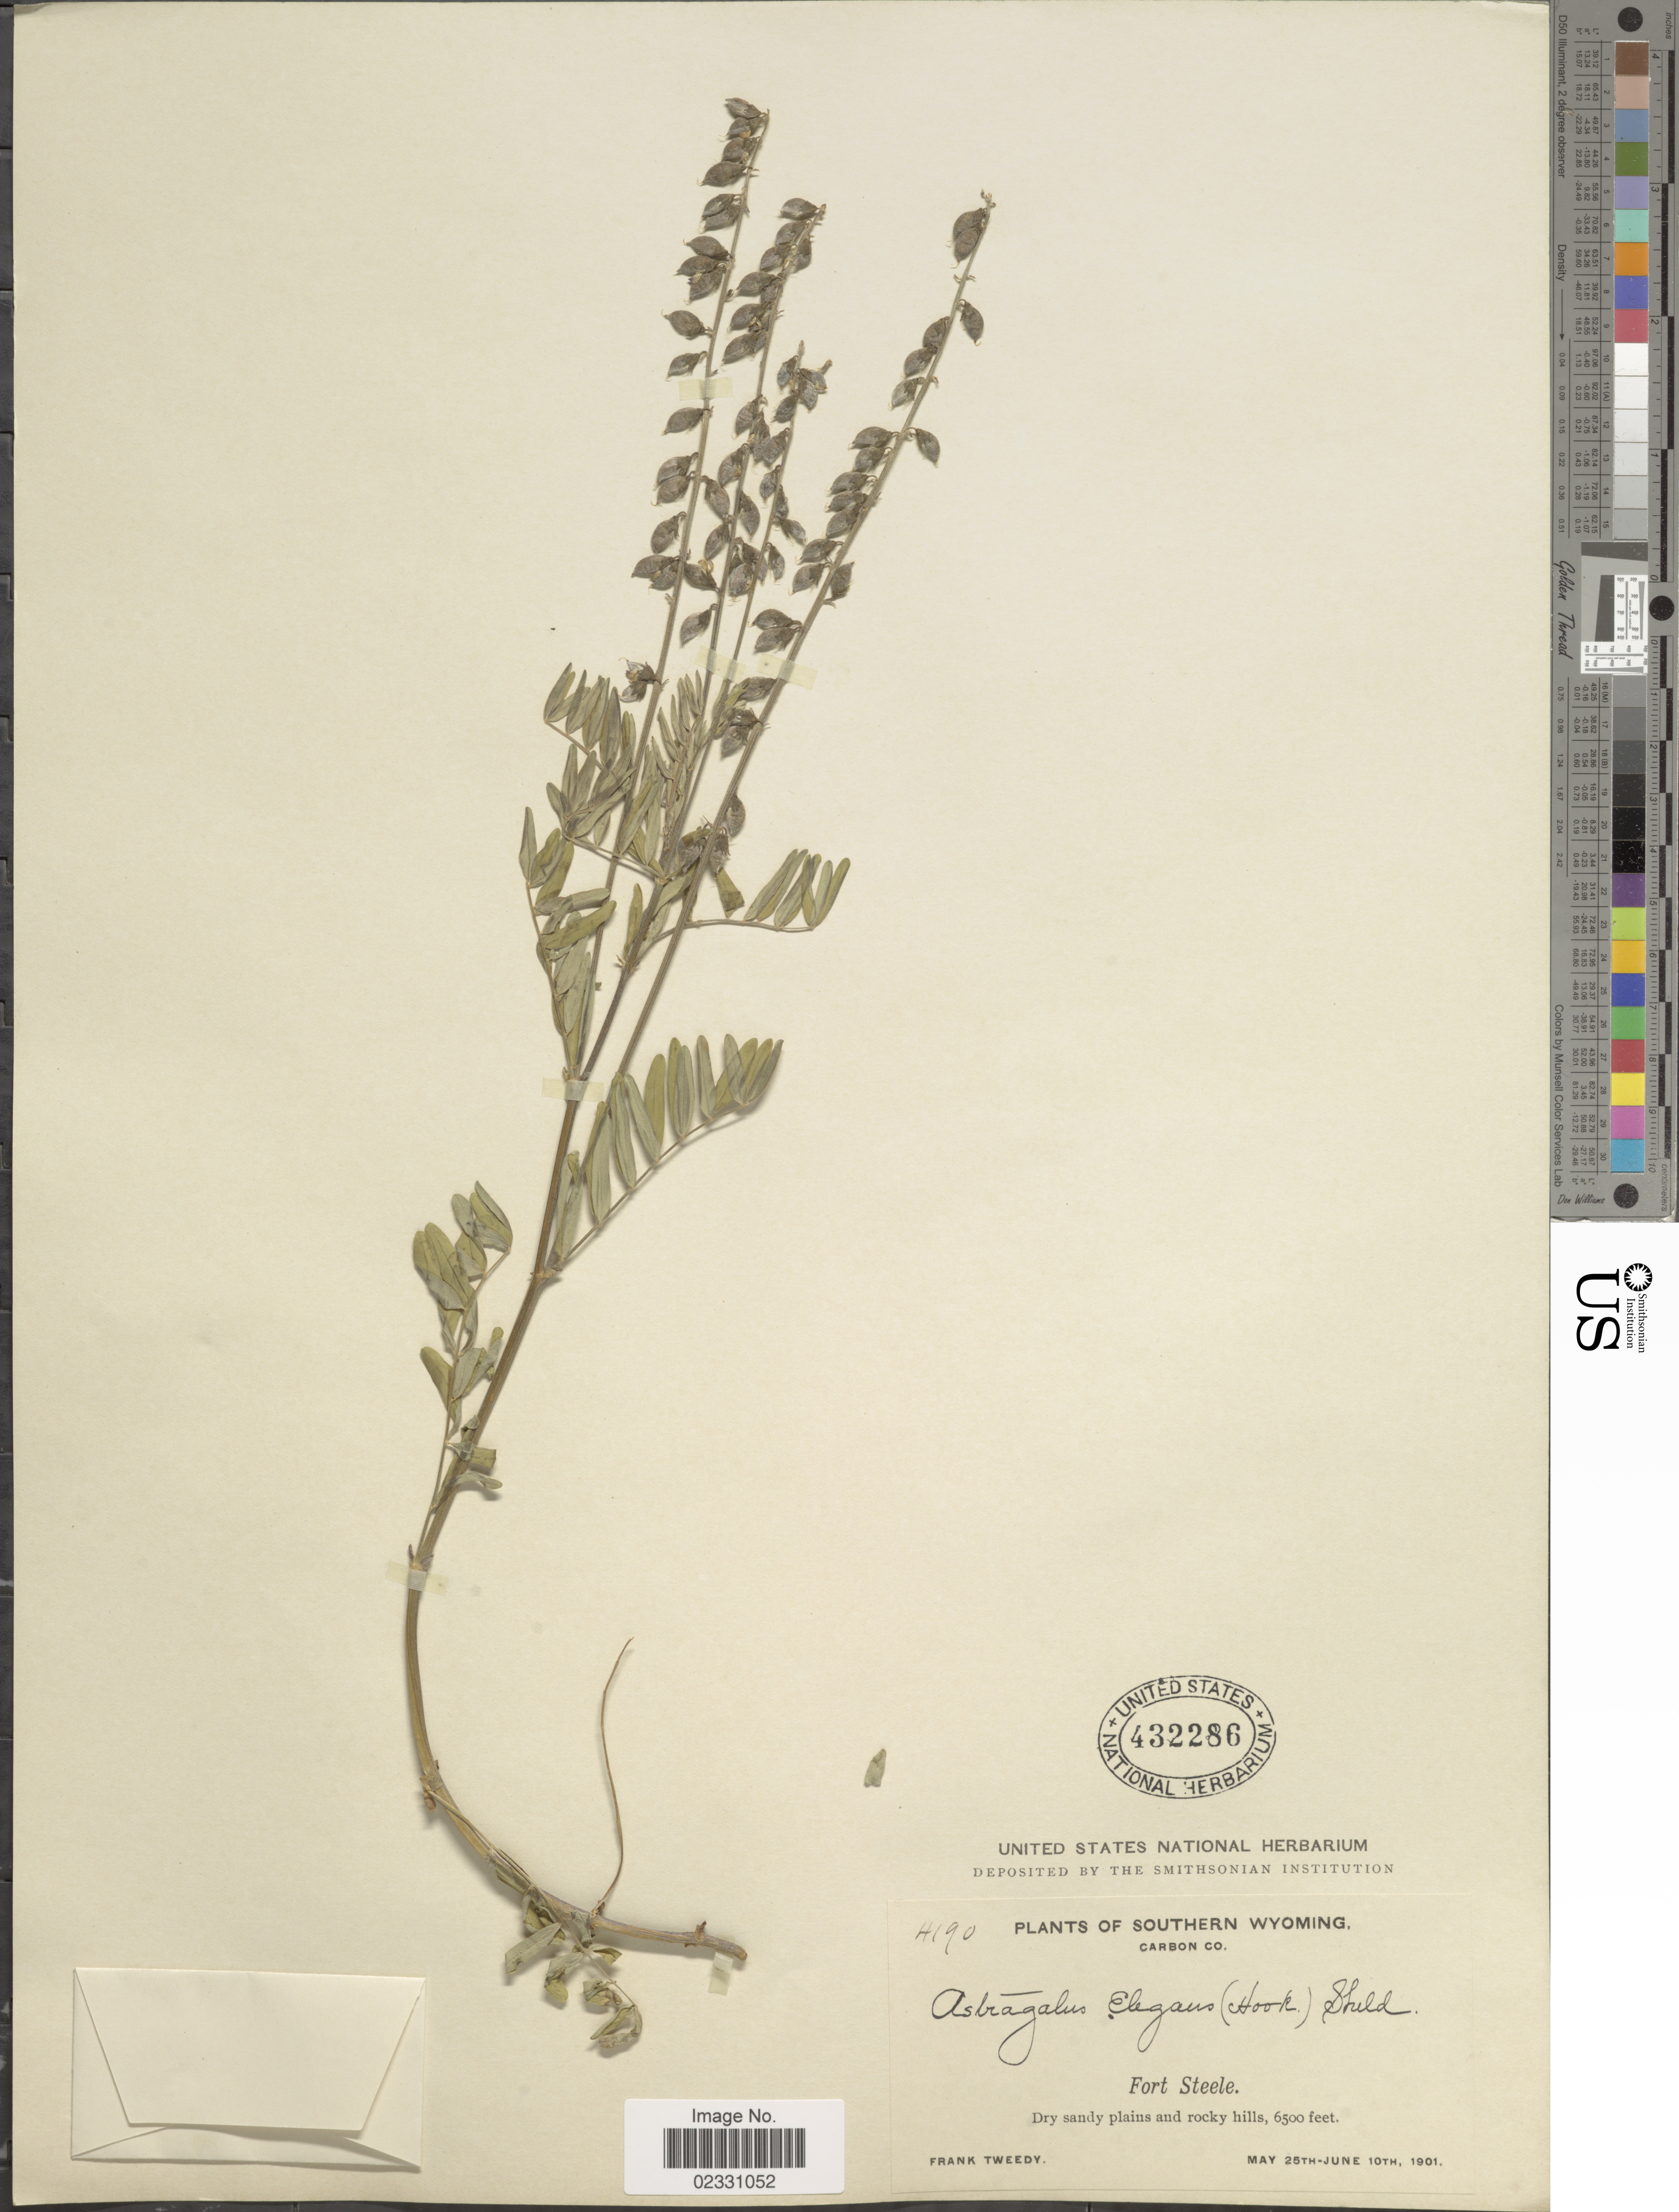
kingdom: Plantae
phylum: Tracheophyta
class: Magnoliopsida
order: Fabales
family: Fabaceae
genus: Astragalus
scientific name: Astragalus elegans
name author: Bunge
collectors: F. Tweedy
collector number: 4190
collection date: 1901-05-25/1901-06-10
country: United States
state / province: Wyoming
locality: Carbon Co, Fort Steele. Dry sandy plains and rocky hills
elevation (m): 1981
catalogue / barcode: US 432286